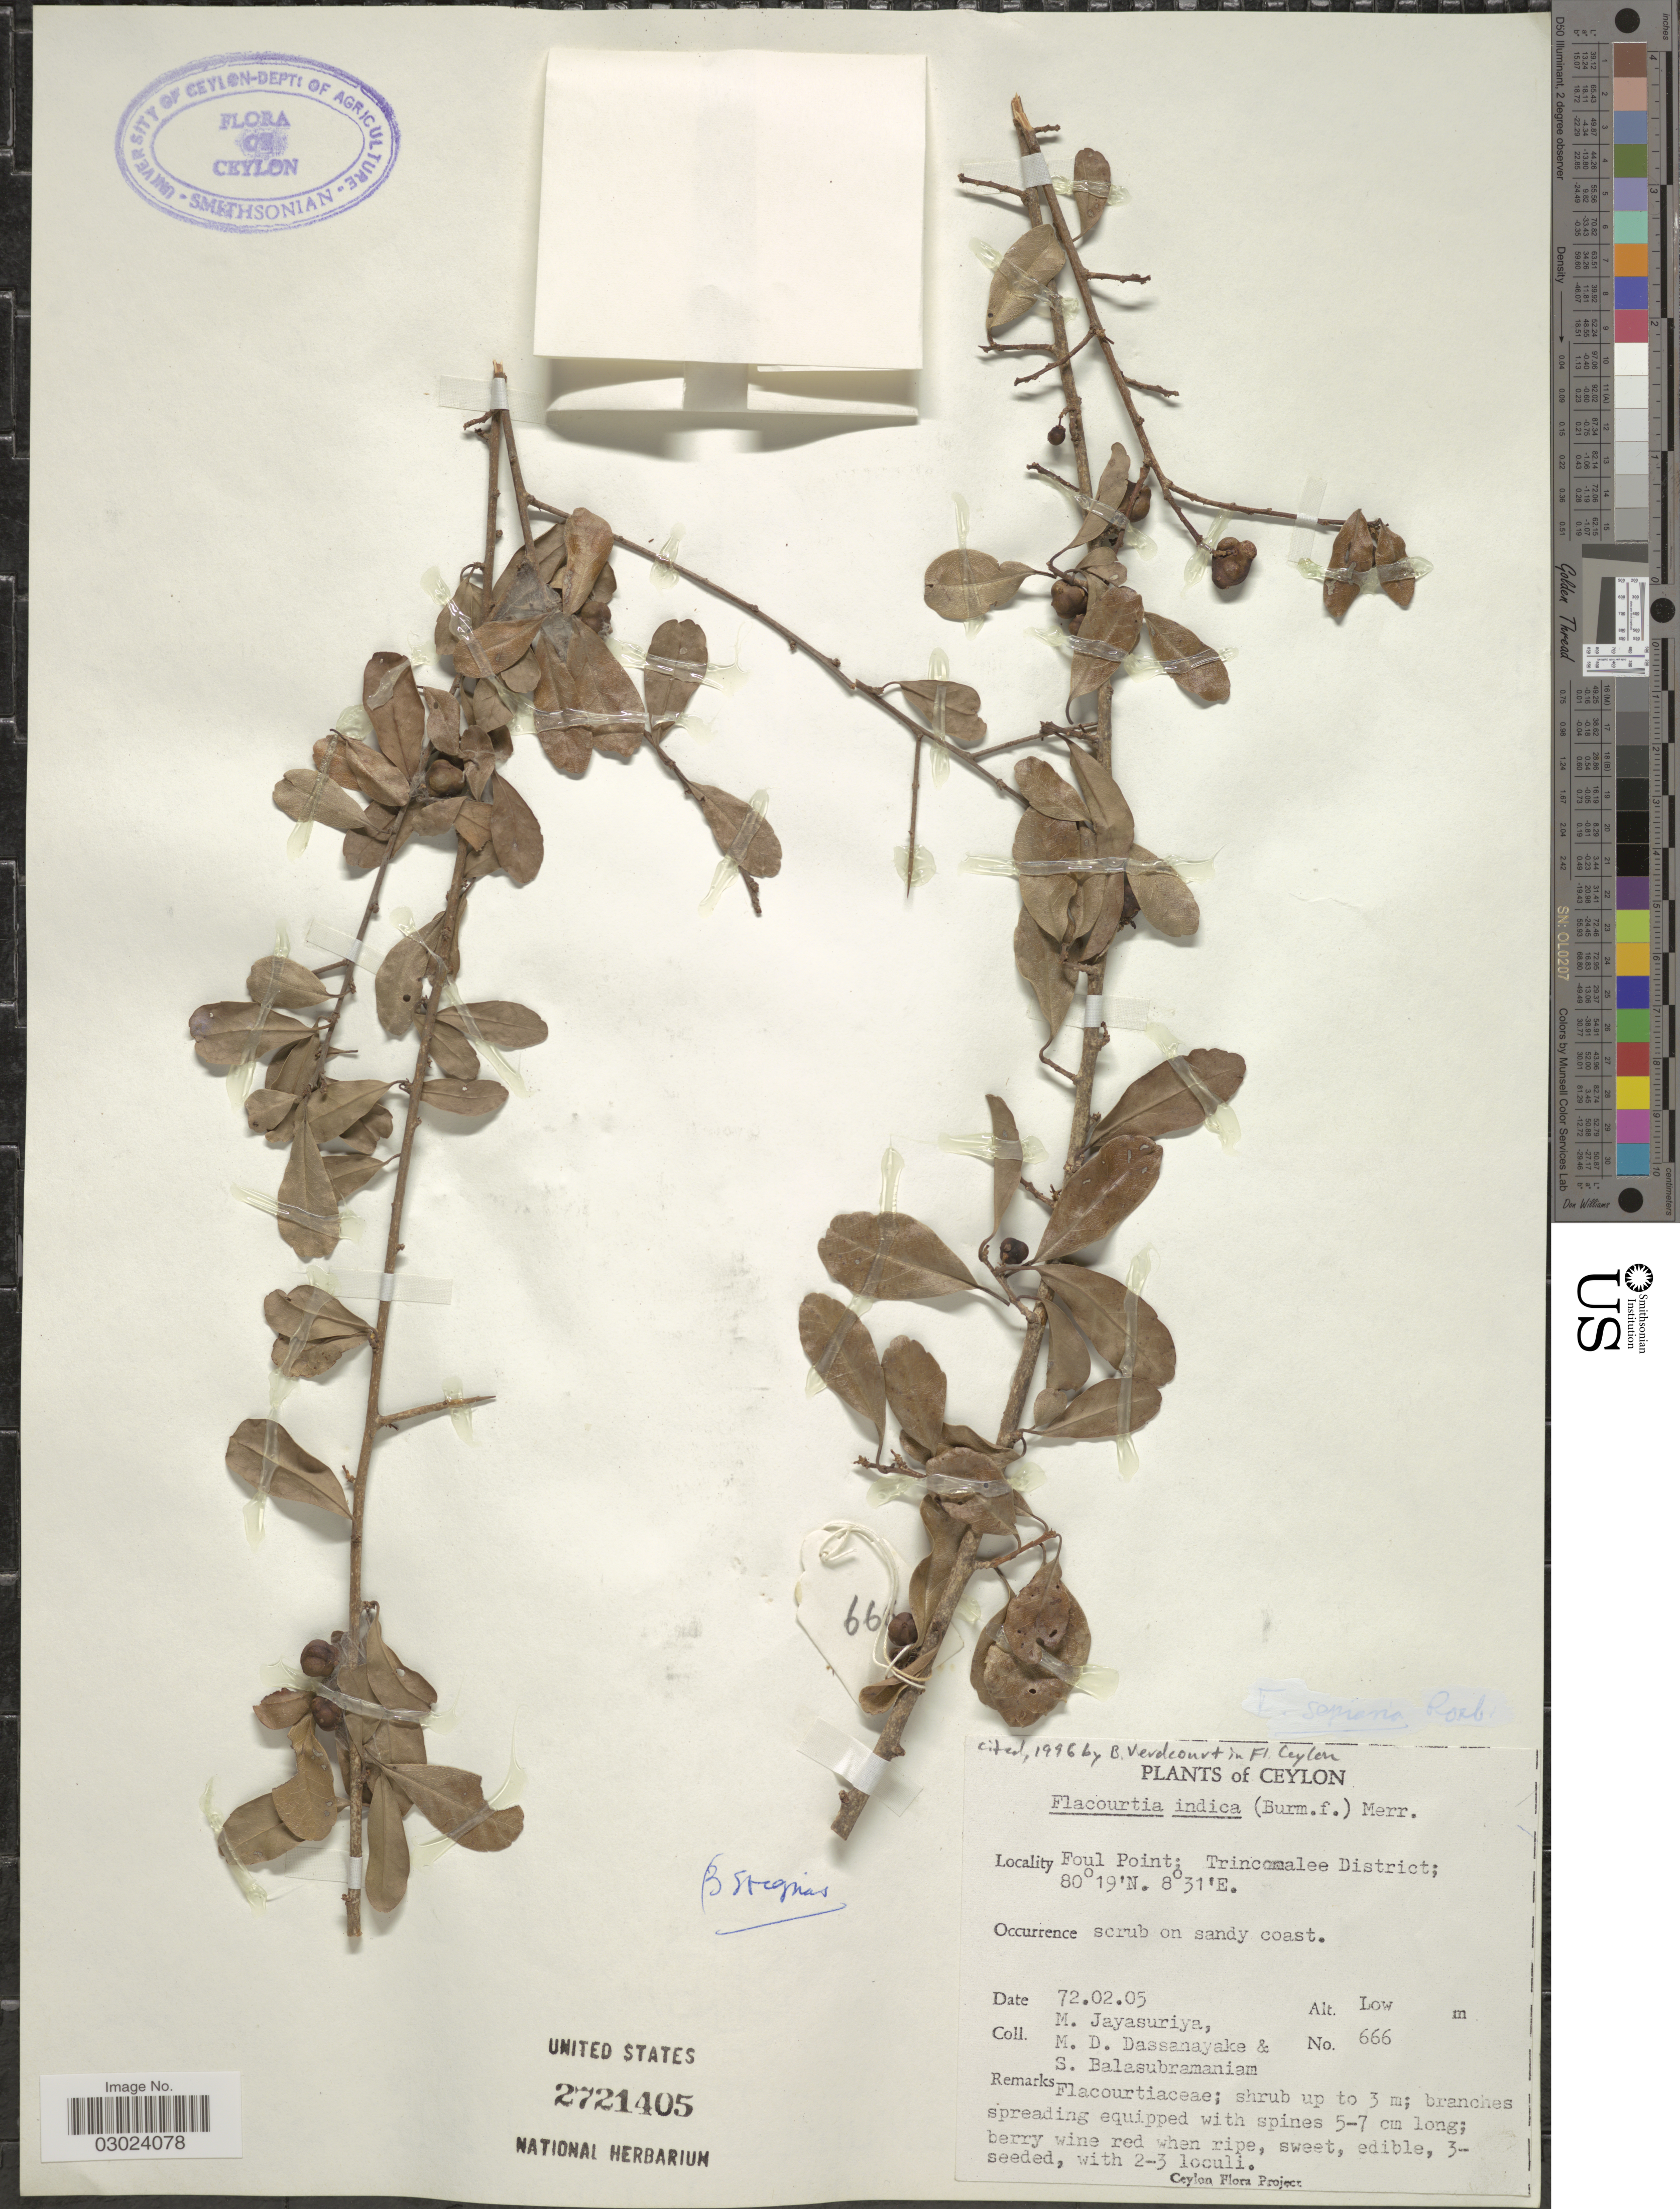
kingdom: Plantae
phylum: Tracheophyta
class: Magnoliopsida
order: Malpighiales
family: Salicaceae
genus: Flacourtia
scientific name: Flacourtia indica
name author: (Burm. f.) Merr.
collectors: M. Jayasuriya, M. D. Dassanayake & S. Balasubramaniam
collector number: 666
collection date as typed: Transcribed d/m/y: 5/2/72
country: Sri Lanka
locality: Ceylon. Foul Point; Trincomalee District.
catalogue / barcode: US 2721405